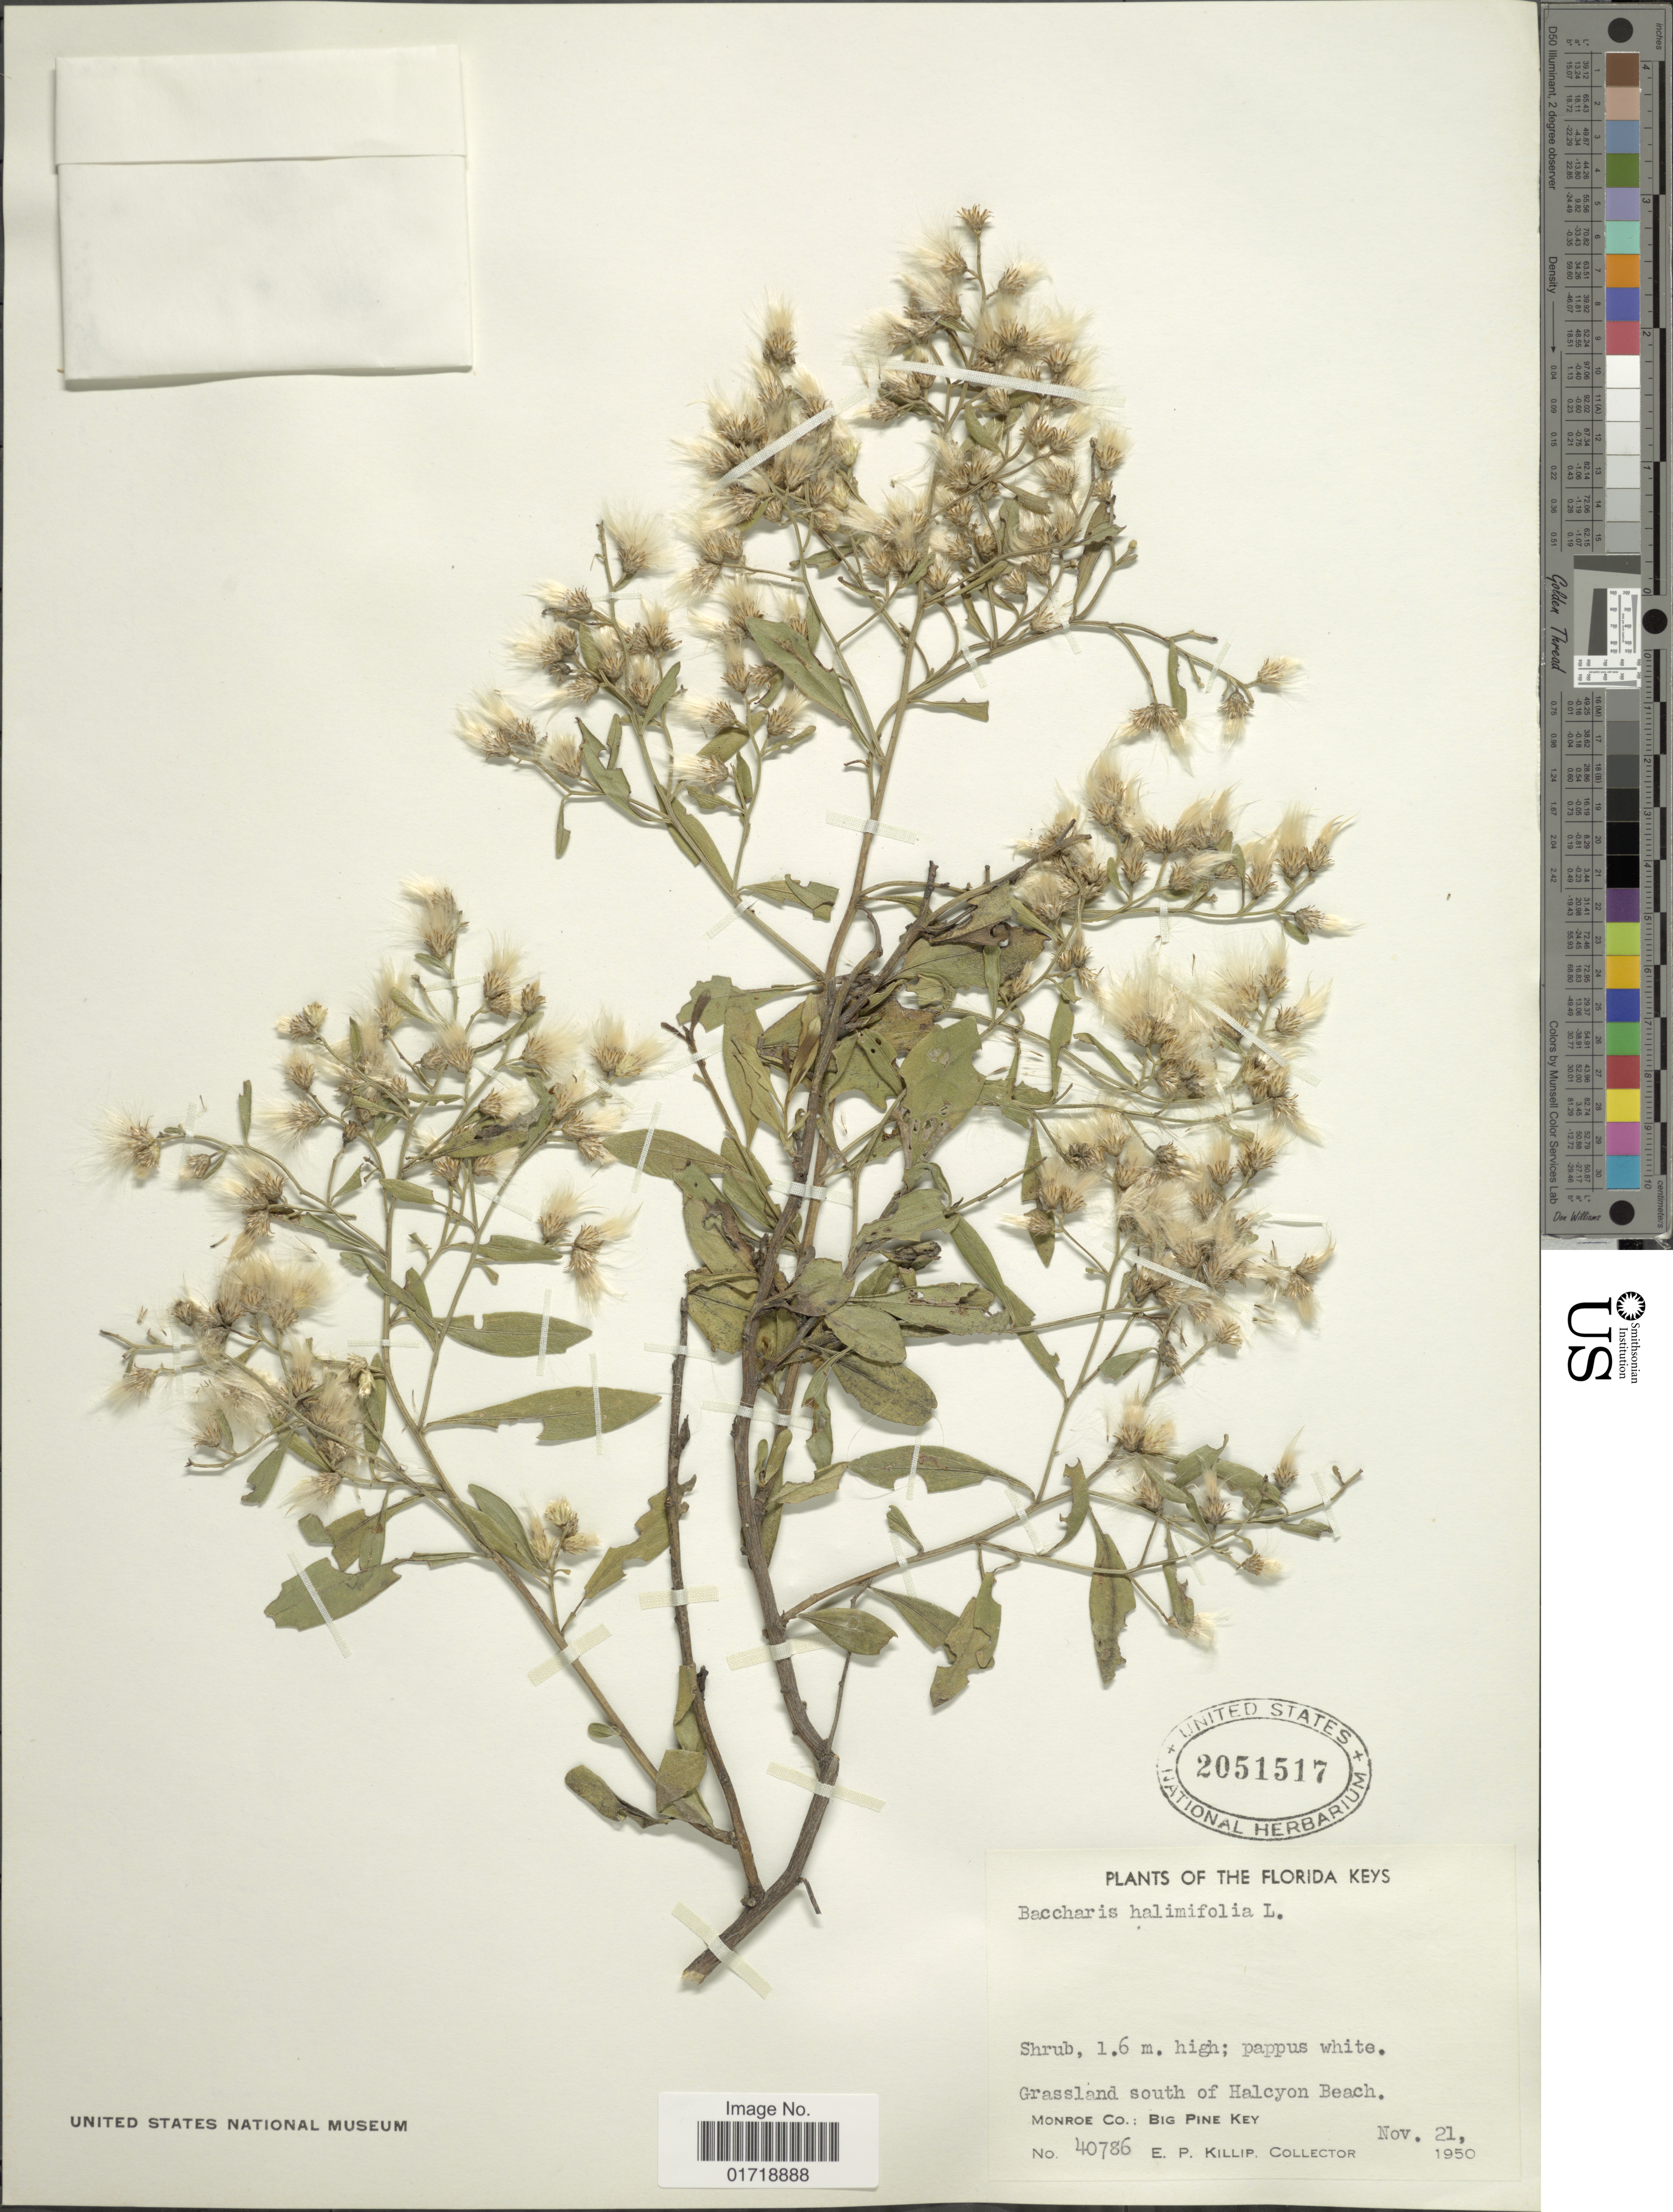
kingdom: Plantae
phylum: Tracheophyta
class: Magnoliopsida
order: Asterales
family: Asteraceae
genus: Baccharis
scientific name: Baccharis halimifolia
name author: L.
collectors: E. P. Killip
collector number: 40786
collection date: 1950-11-21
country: United States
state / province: Florida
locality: The Florida Keys, Grassland south of Halcyon Beach, Monroe Co.: Big Pine Key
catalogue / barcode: US 2051517